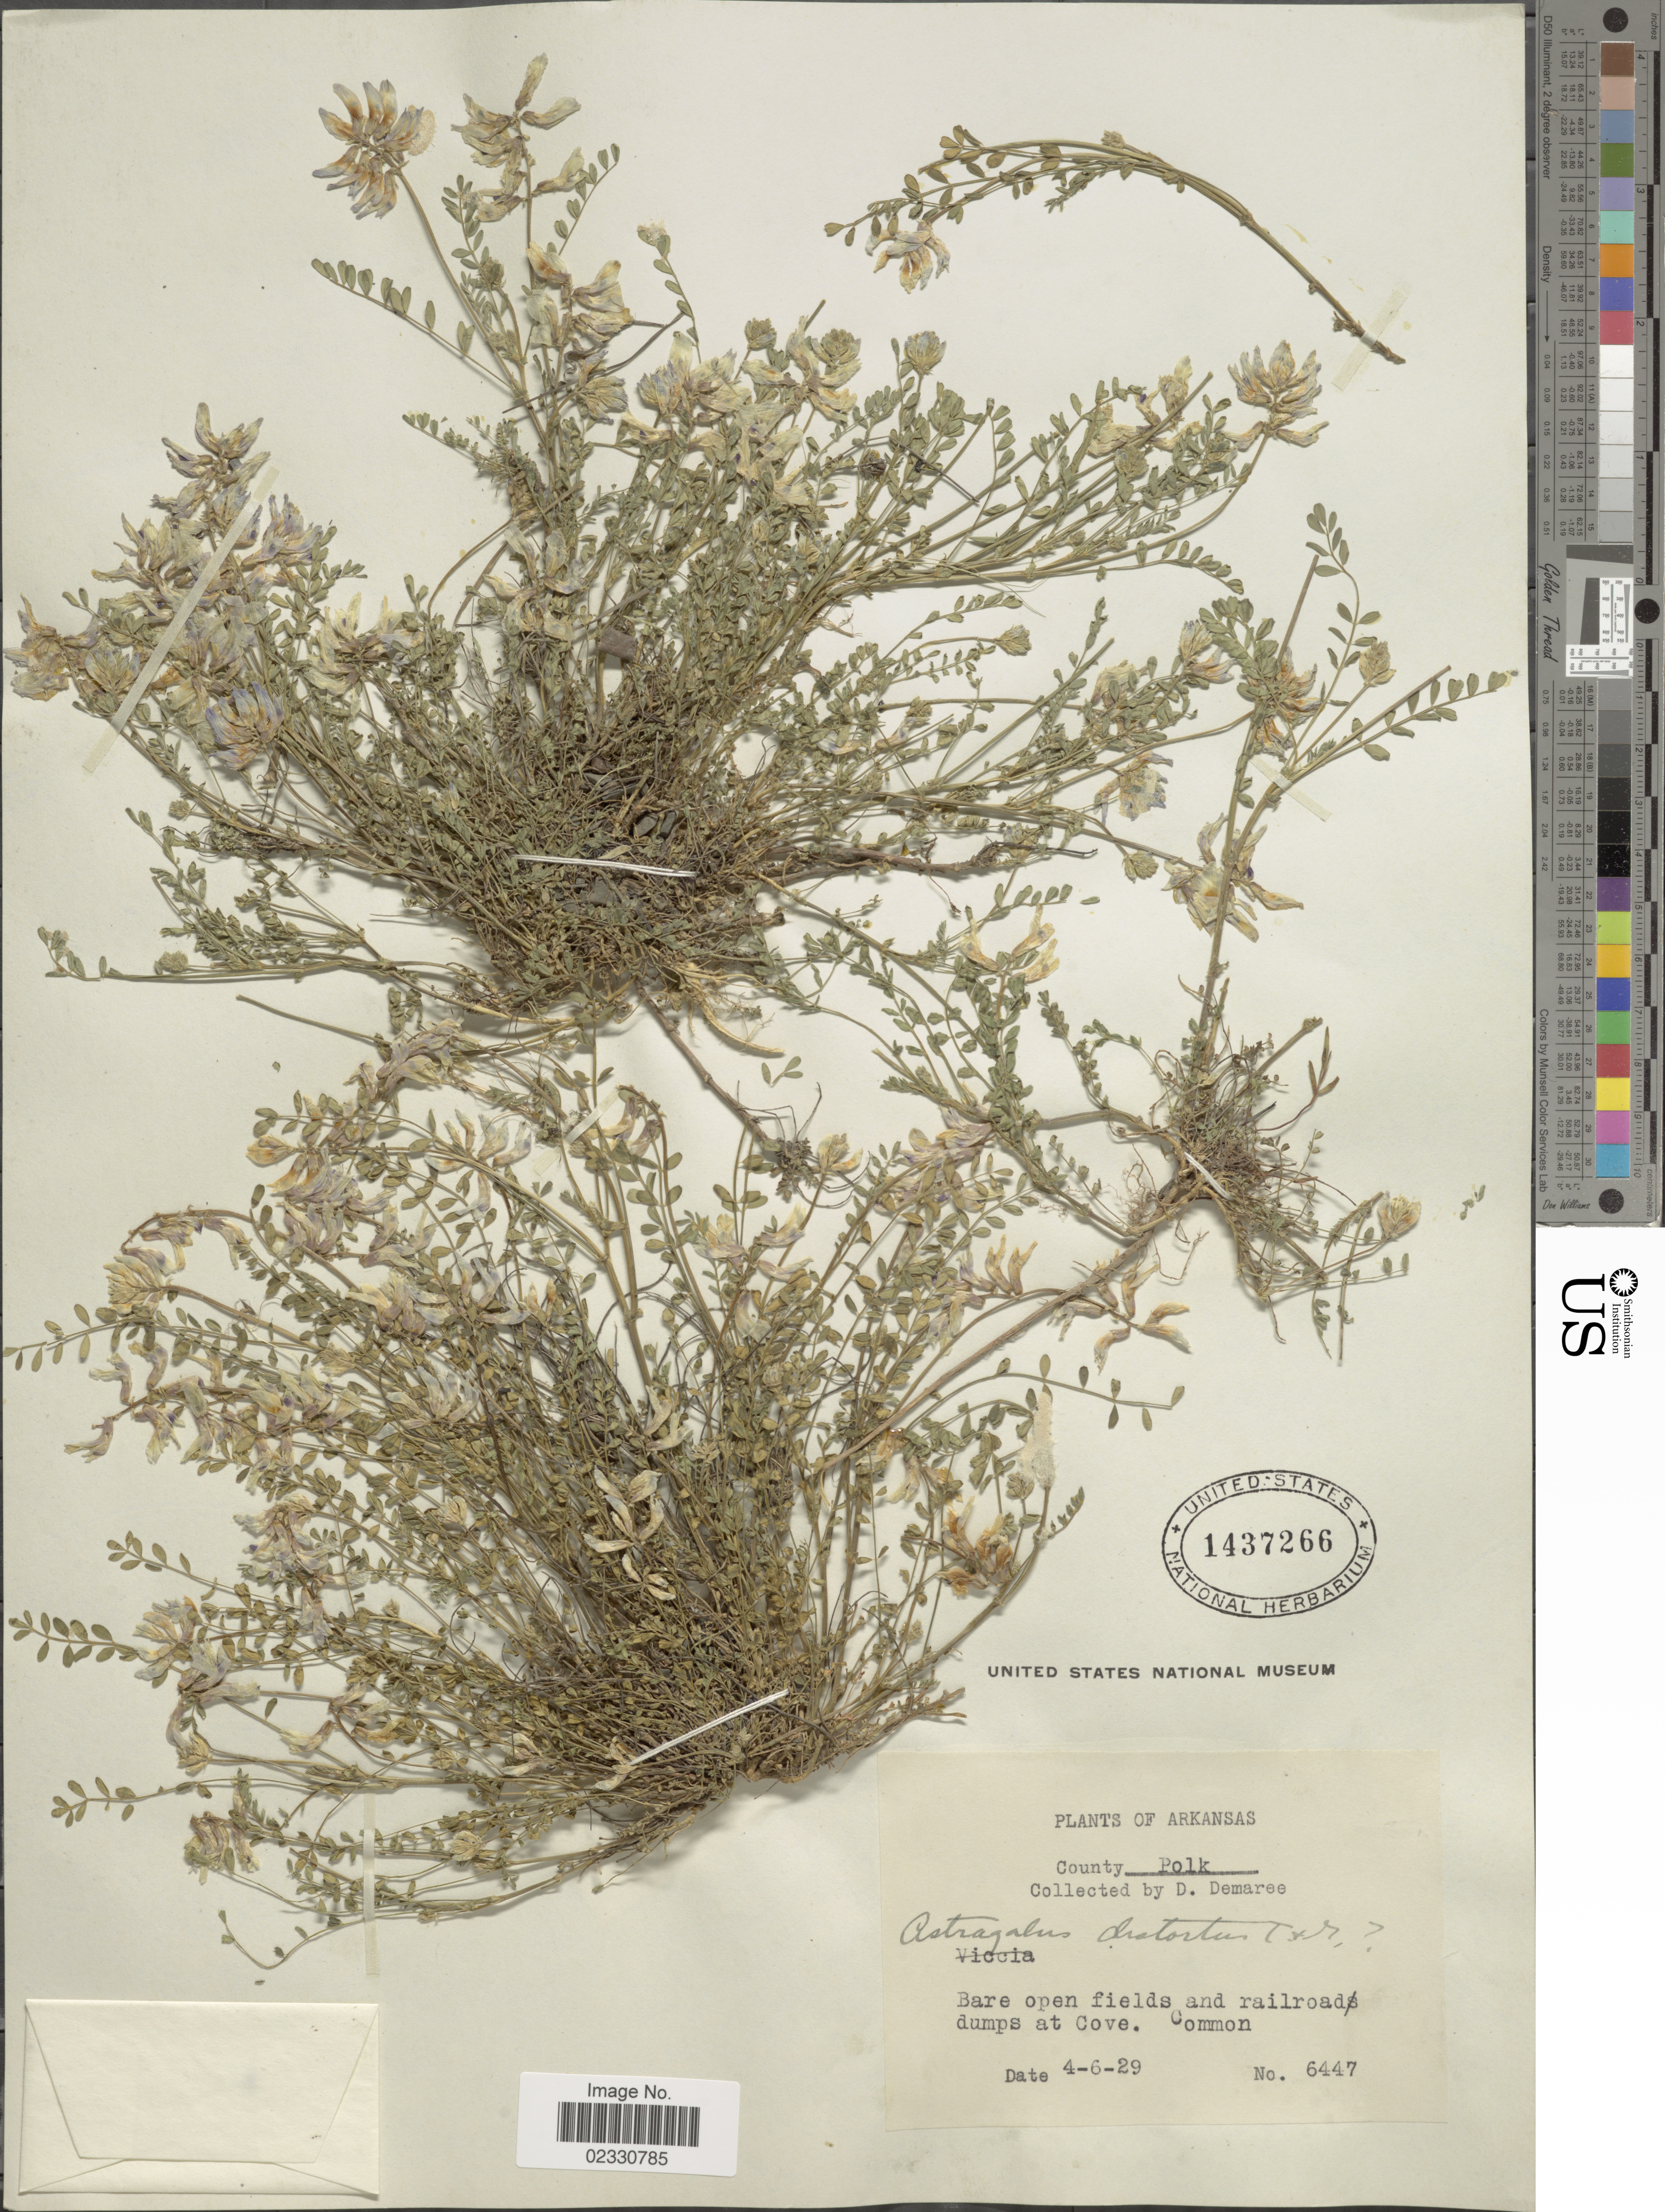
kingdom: Plantae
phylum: Tracheophyta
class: Magnoliopsida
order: Fabales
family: Fabaceae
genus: Astragalus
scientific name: Astragalus distortus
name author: Torr. & A. Gray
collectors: D. Demaree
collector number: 6447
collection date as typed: Transcribed d/m/y: 6/4/29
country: United States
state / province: Arkansas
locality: County Polk, bare open fields and railroad dumps at Cove.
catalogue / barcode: US 1437266